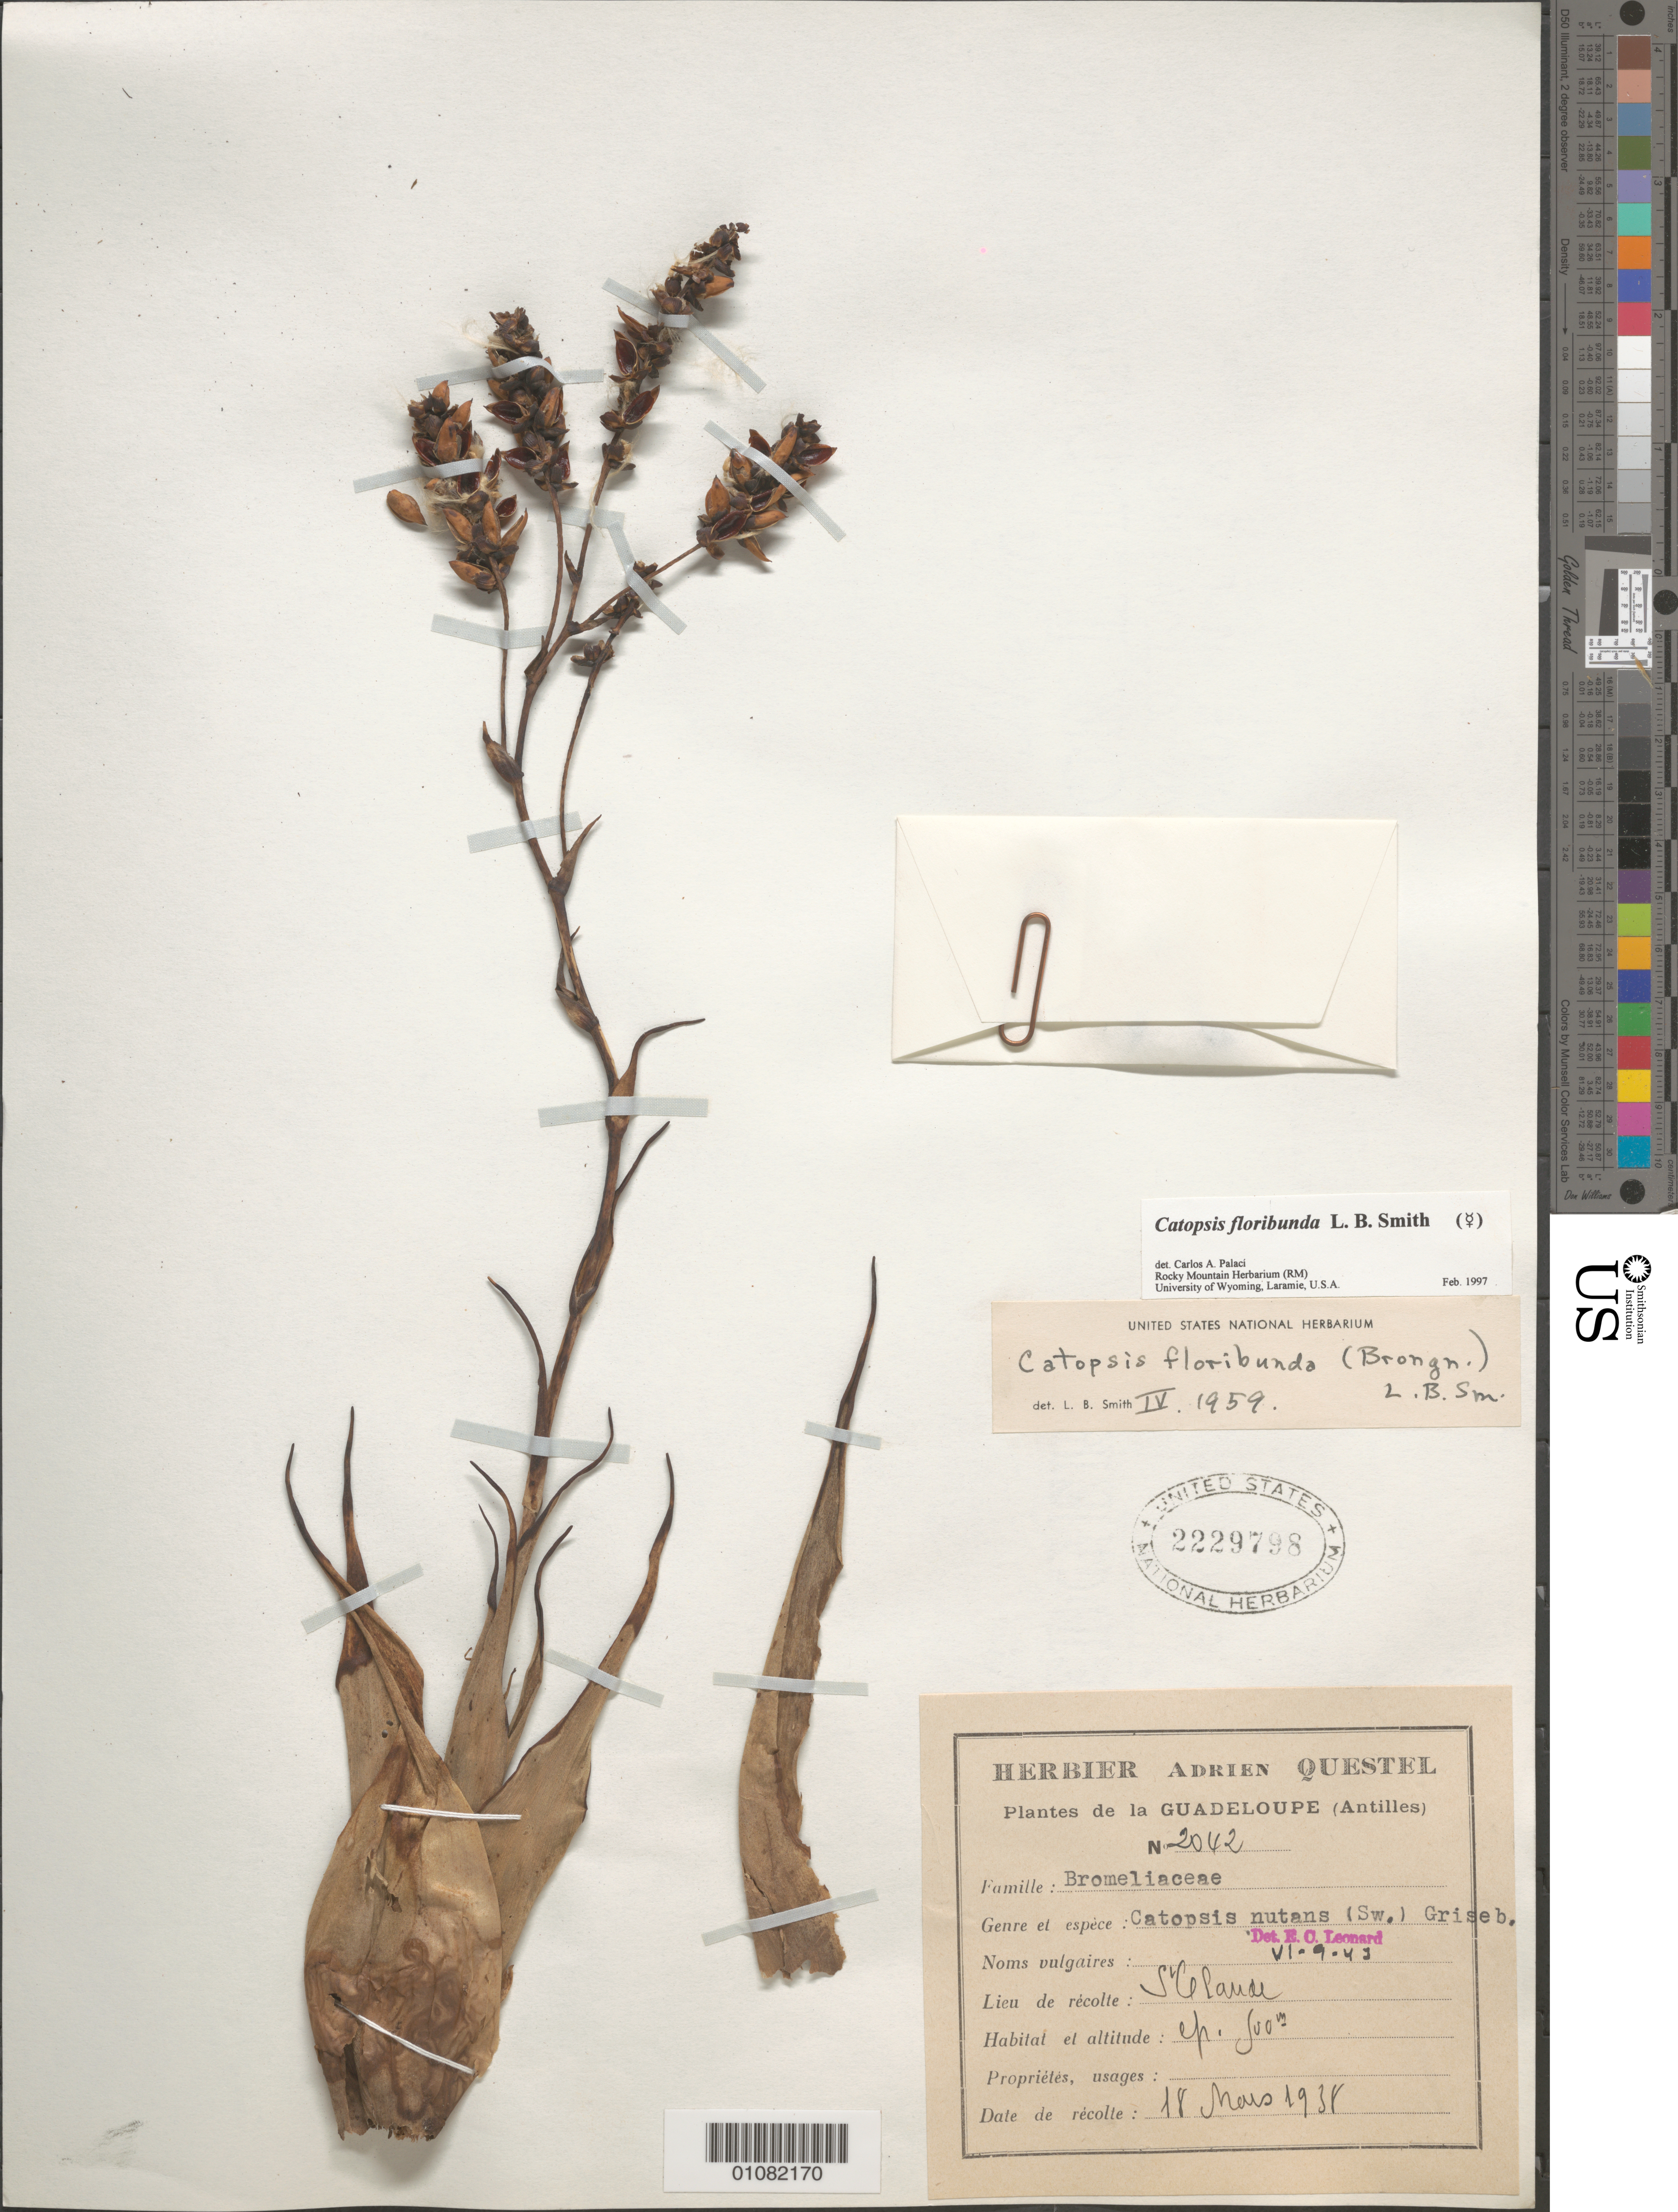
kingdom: Plantae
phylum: Tracheophyta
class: Liliopsida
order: Poales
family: Bromeliaceae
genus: Catopsis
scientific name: Catopsis floribunda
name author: L.B. Sm.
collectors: A. Questel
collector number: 2042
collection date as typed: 18 Mar 1938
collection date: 1938-03-18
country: Guadeloupe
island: Basse Terre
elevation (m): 800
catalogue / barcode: US 2229798